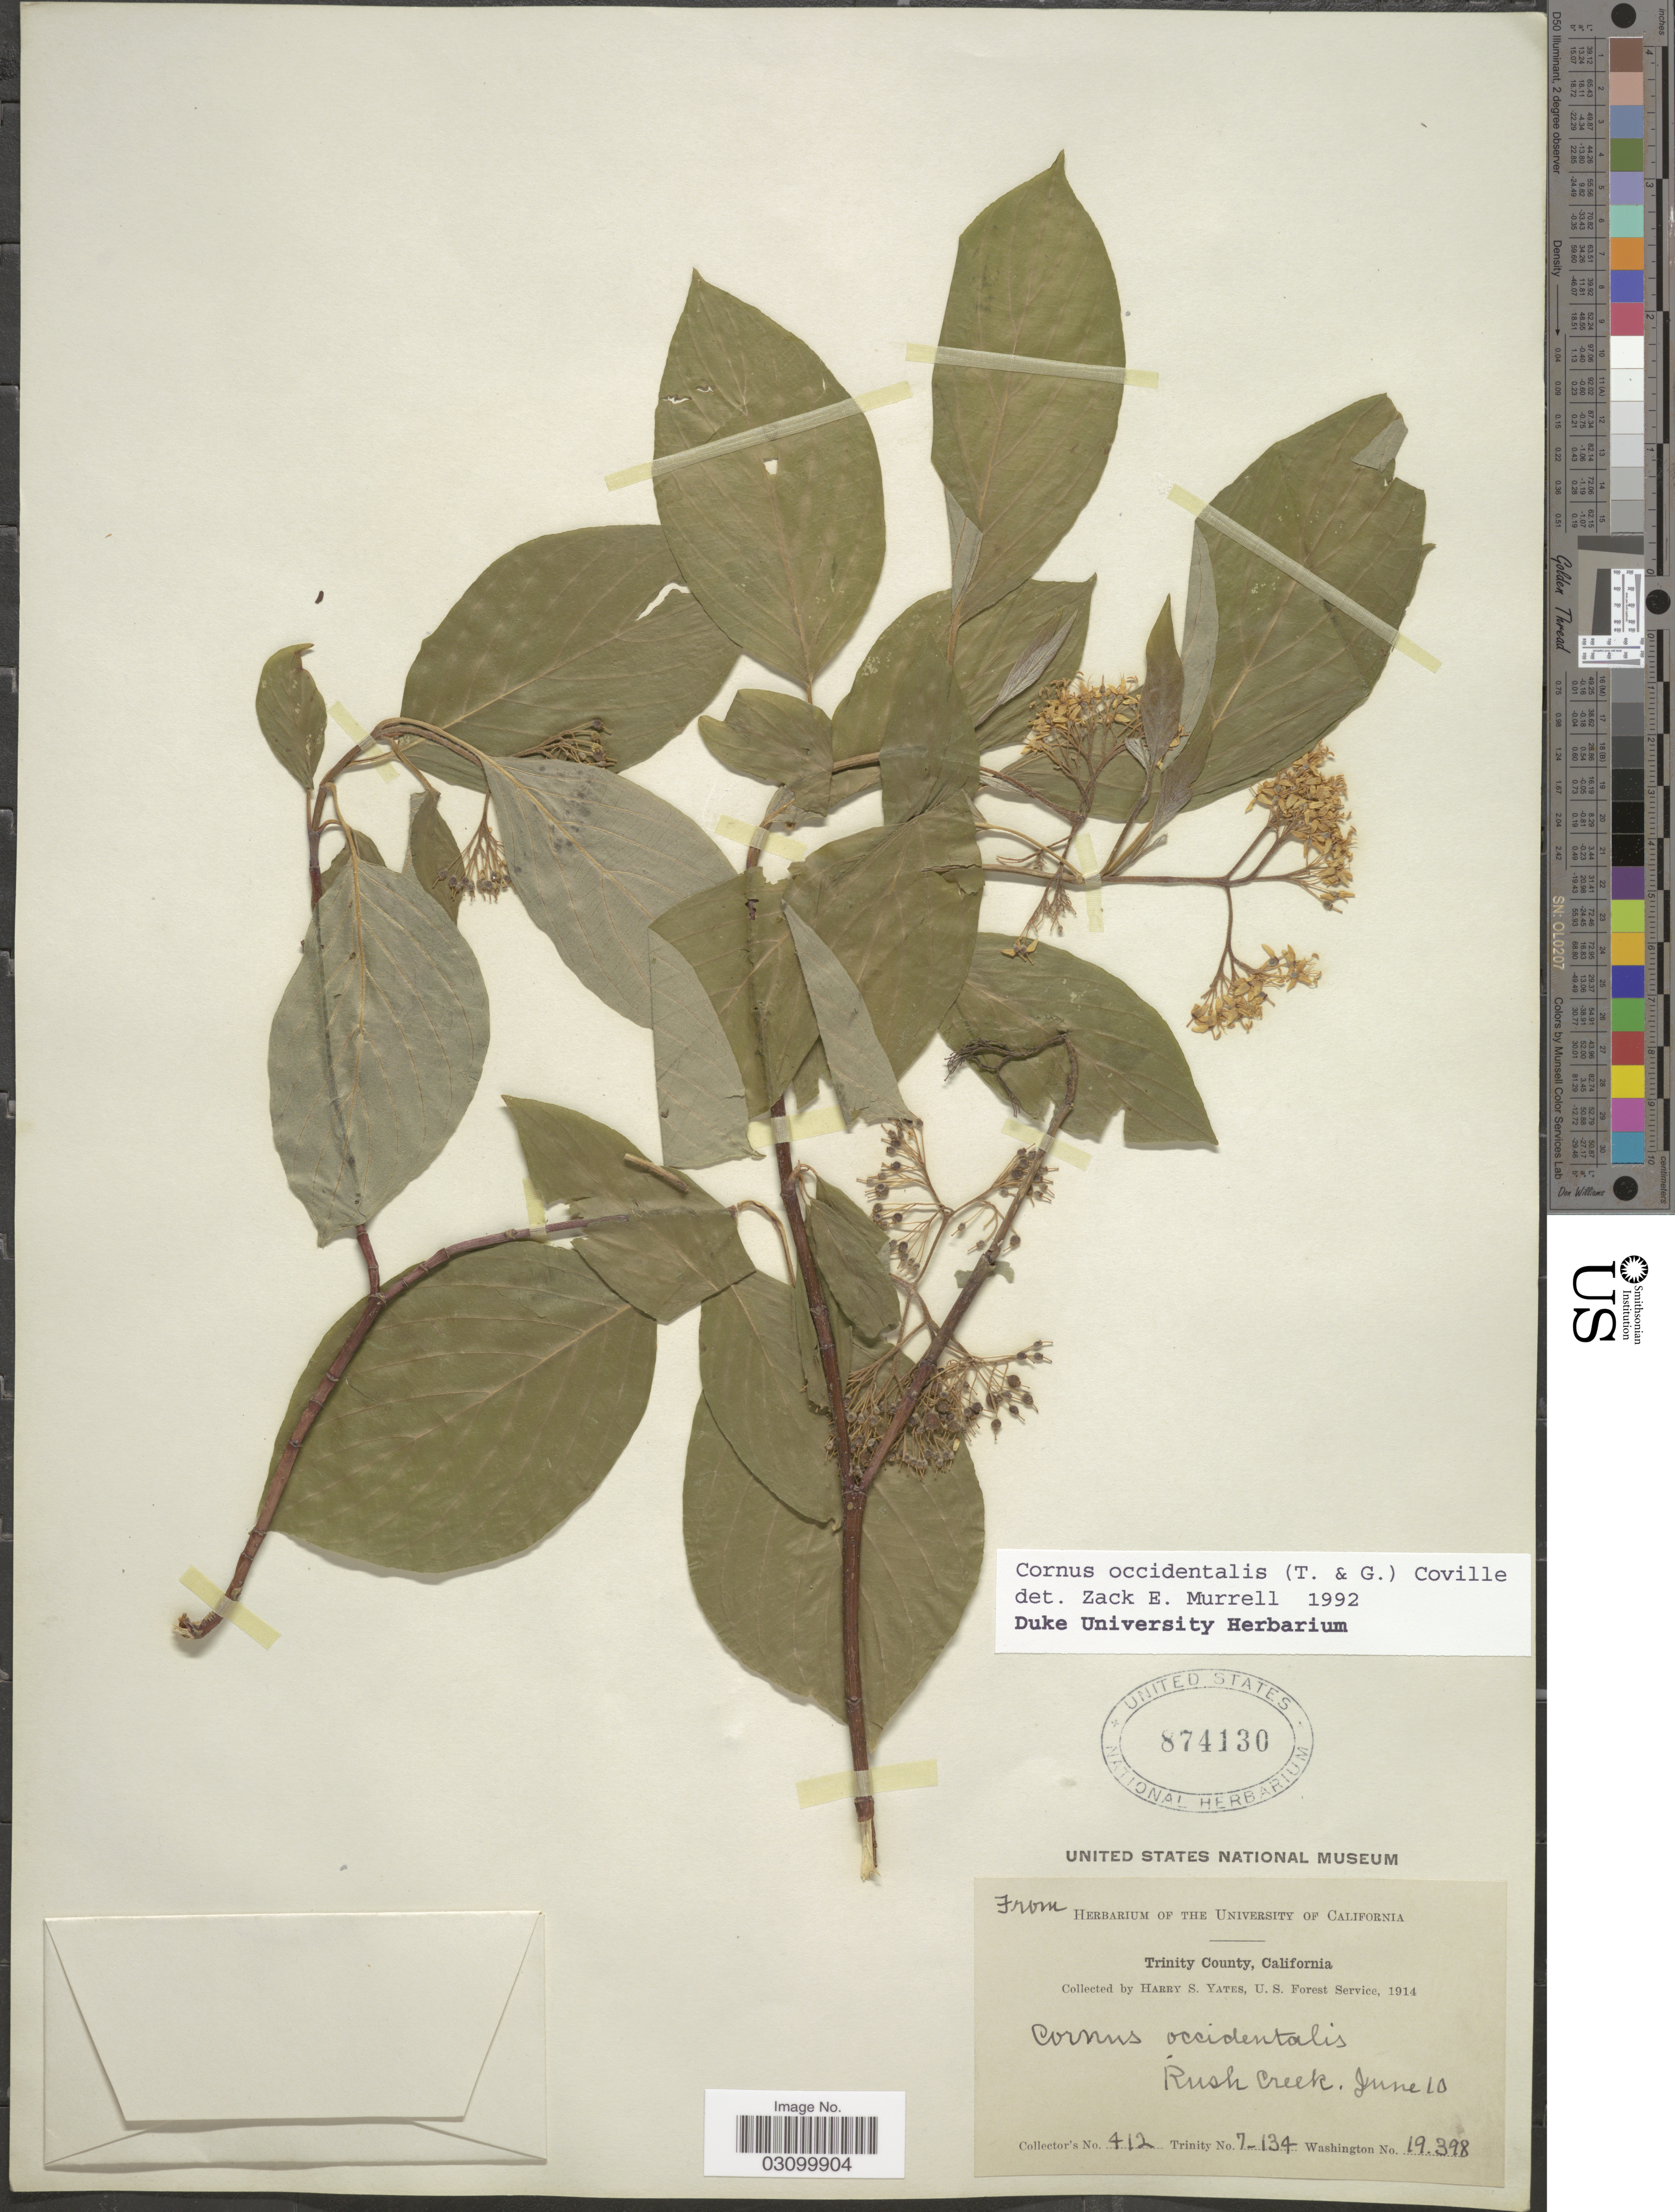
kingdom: Plantae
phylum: Tracheophyta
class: Magnoliopsida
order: Cornales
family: Cornaceae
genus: Cornus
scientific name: Cornus occidentalis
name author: (Torr. & A. Gray) Coville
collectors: H. S. Yates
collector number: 412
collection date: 1914-06-10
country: United States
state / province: California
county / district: Trinity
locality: Trinity County. Rush Creek. Trinity No 7-134. Washington No. 19398. [unsure placement]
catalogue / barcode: US 874130